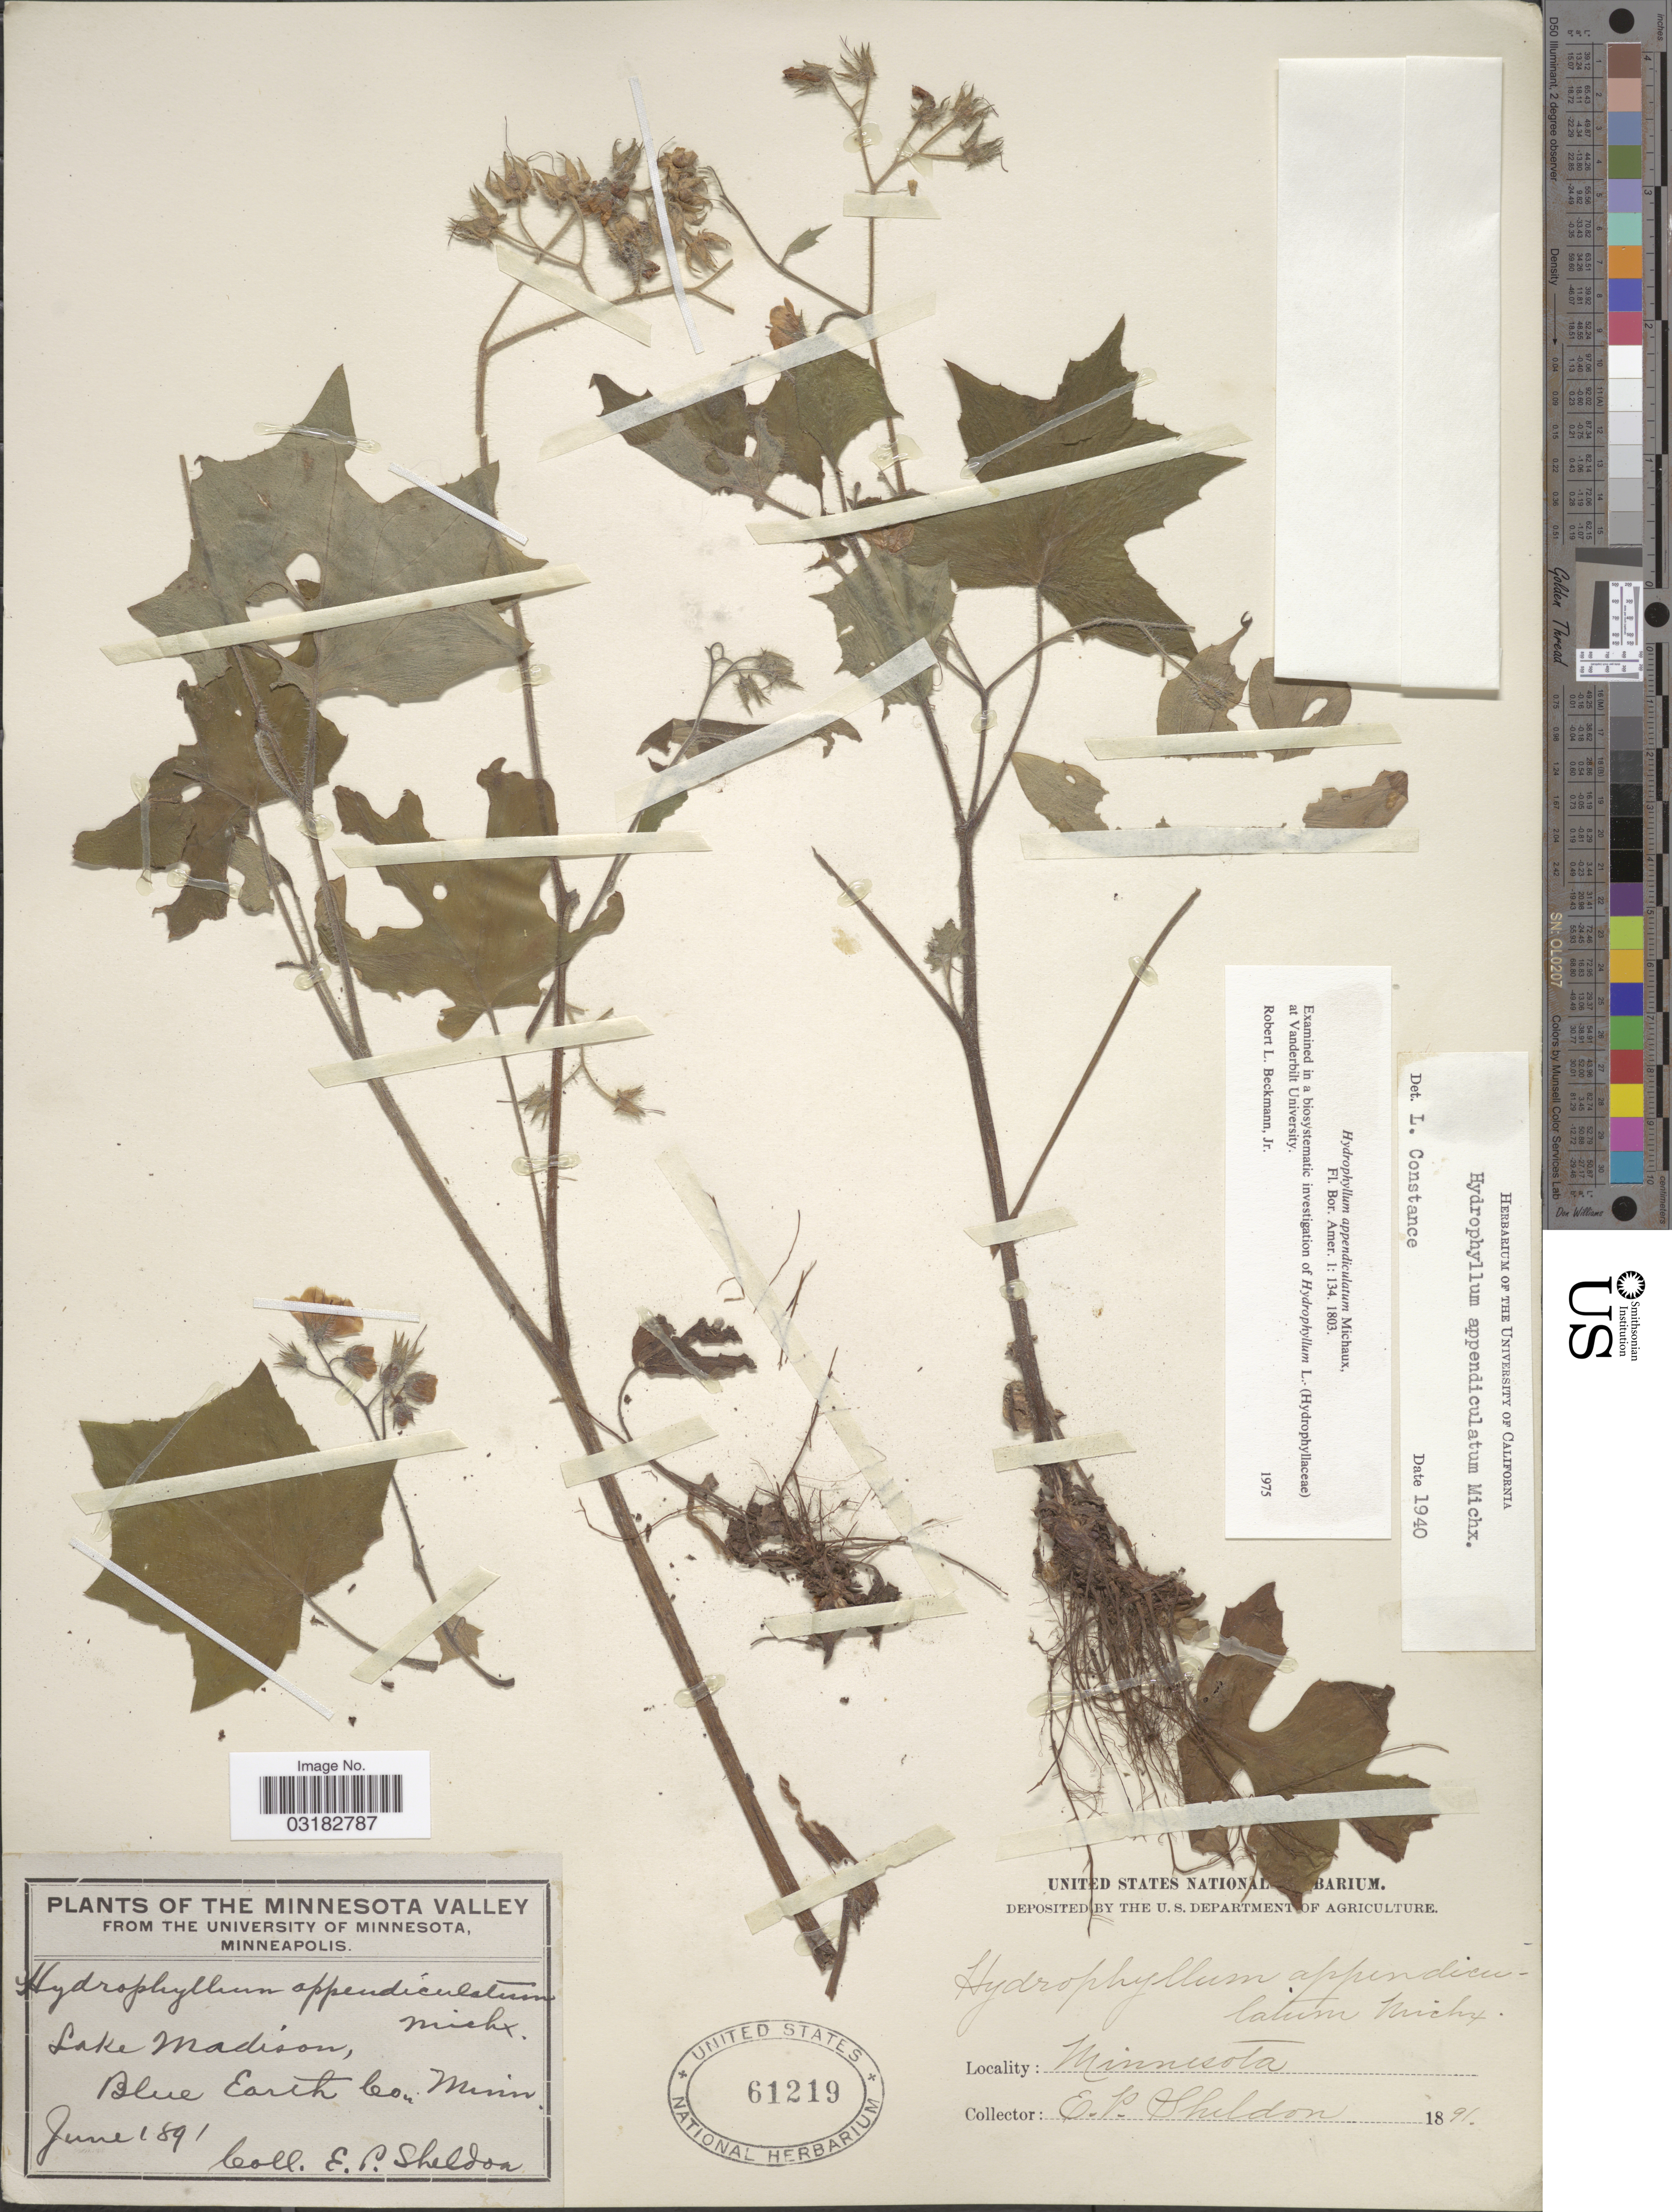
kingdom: Plantae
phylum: Tracheophyta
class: Magnoliopsida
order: Boraginales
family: Hydrophyllaceae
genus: Hydrophyllum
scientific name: Hydrophyllum appendiculatum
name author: Michx.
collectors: E. P. Sheldon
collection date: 1891-06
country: United States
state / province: Minnesota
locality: Minnesota Valley. Lake Madison, Blue Earth Co.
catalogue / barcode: US 61219